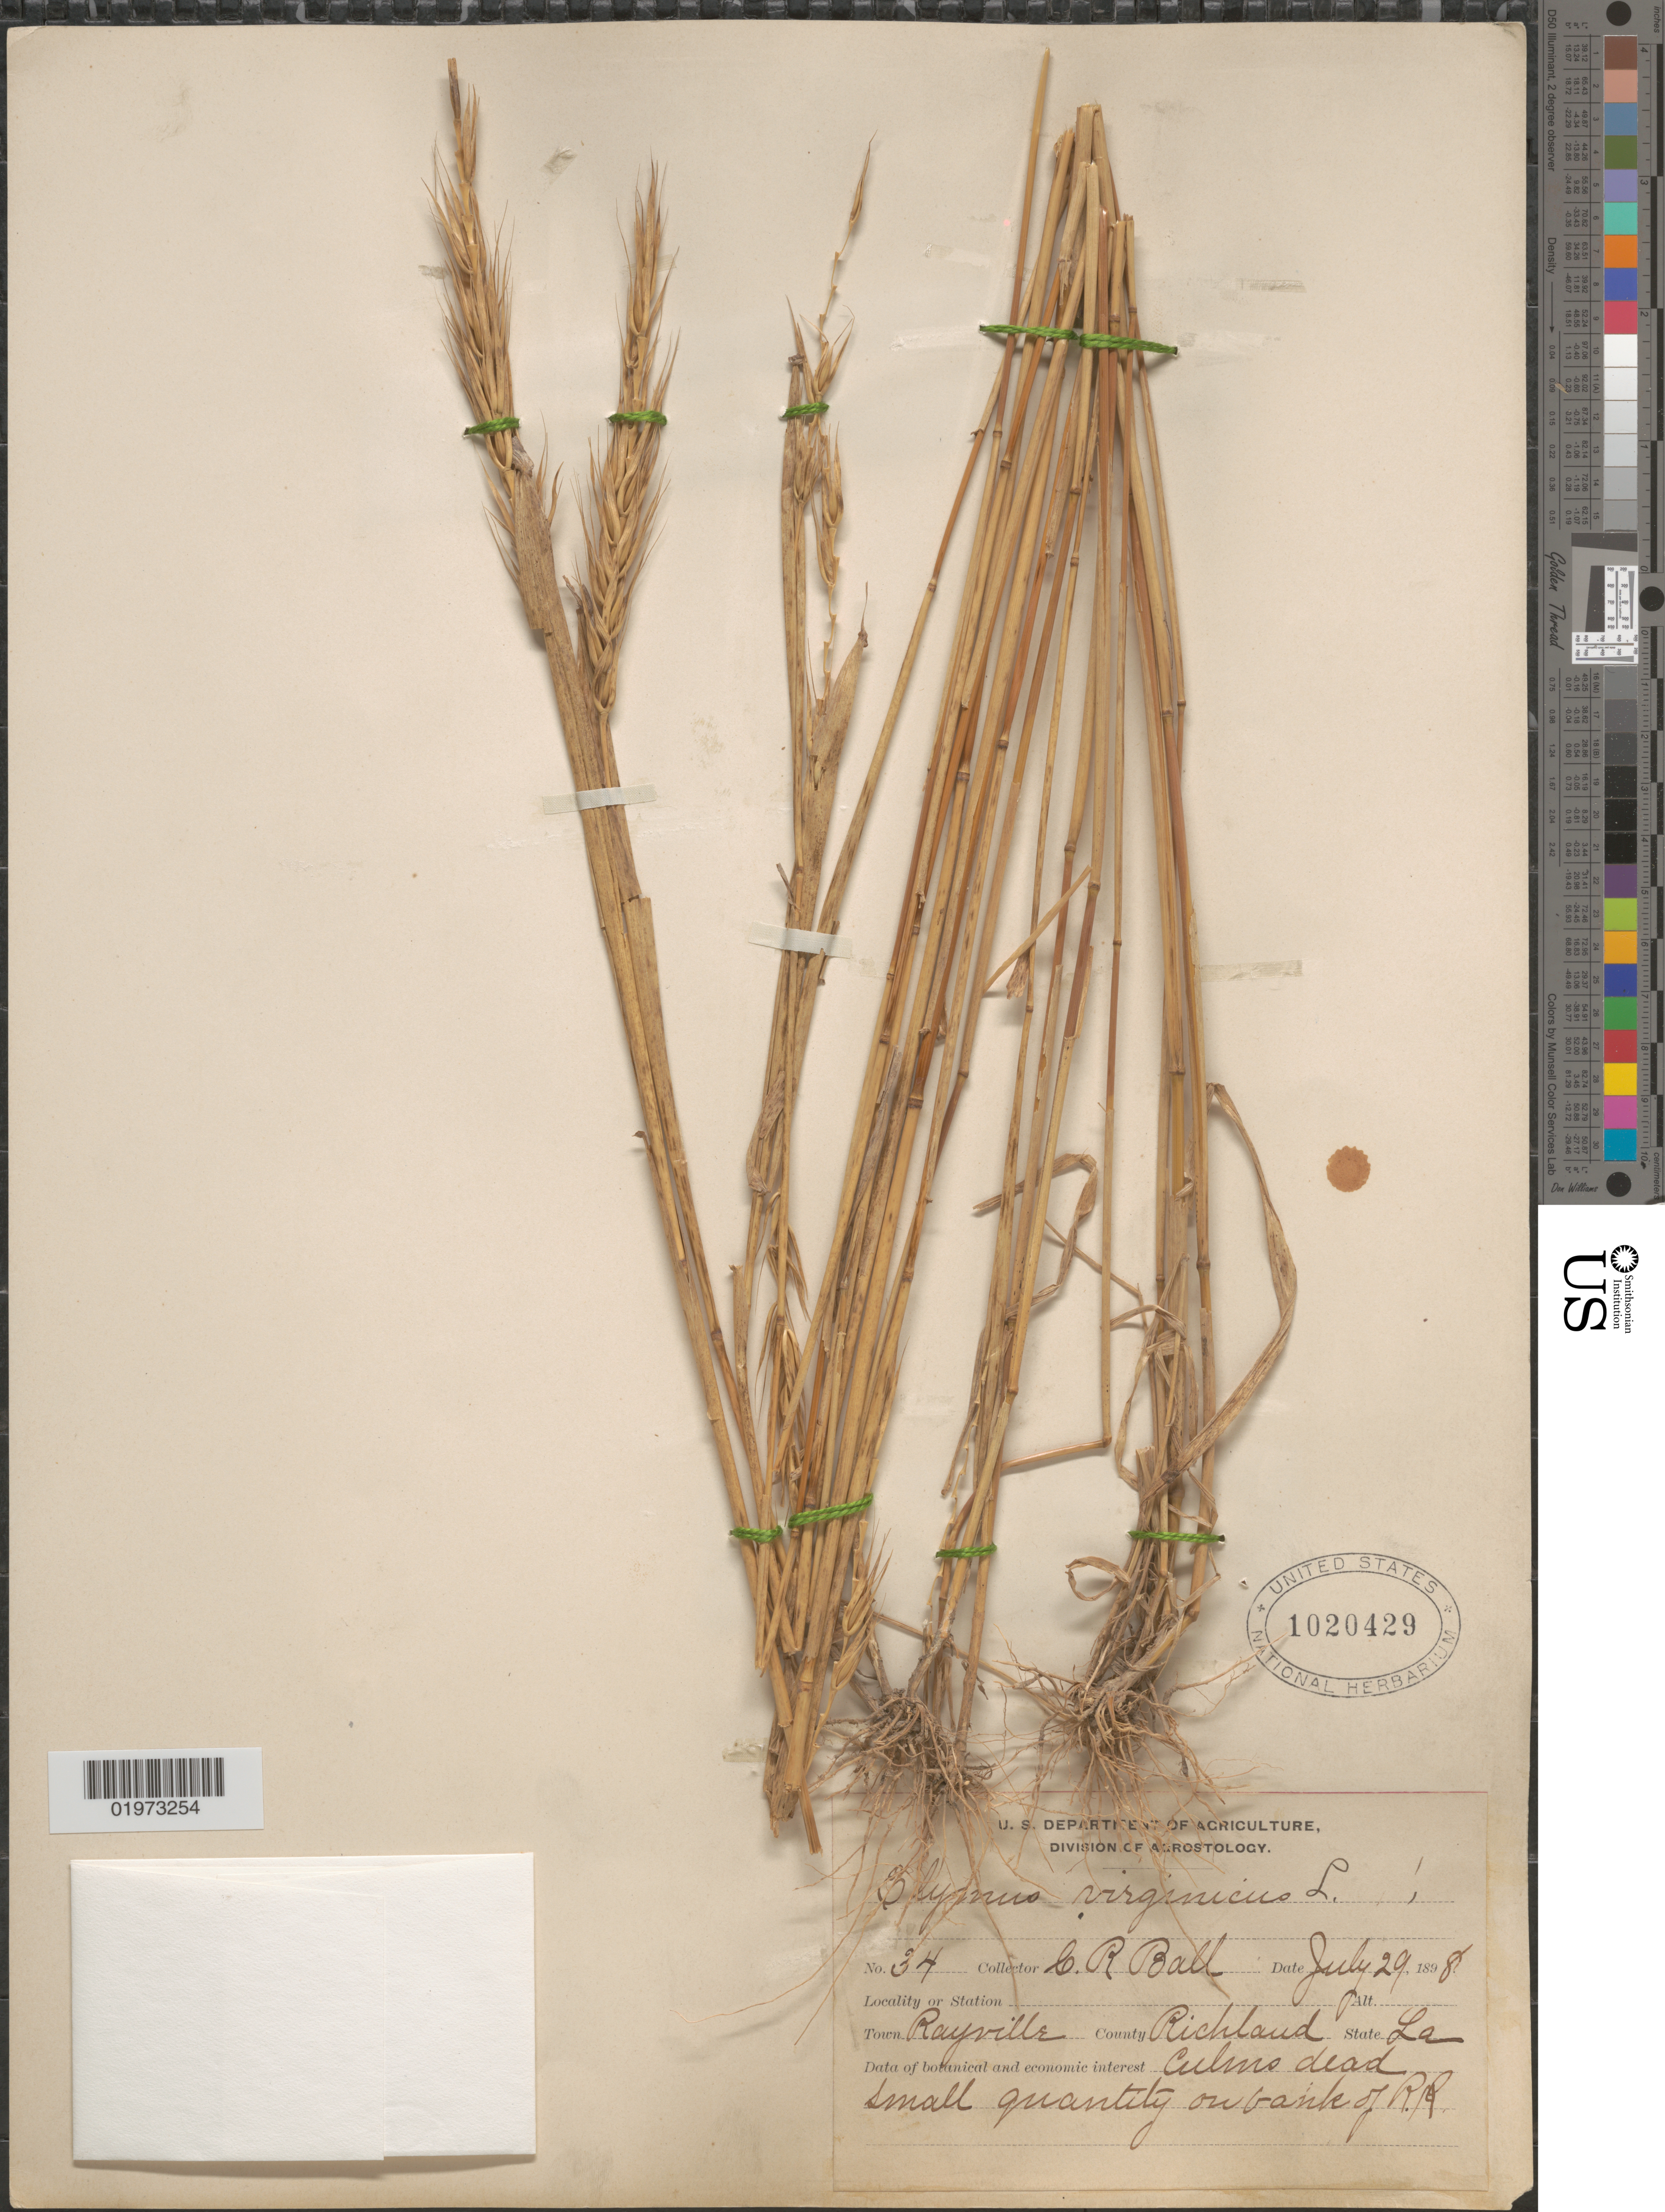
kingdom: Plantae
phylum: Tracheophyta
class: Liliopsida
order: Poales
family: Poaceae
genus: Elymus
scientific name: Elymus virginicus var. virginicus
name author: L.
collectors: C. R. Ball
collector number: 34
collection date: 1898-07-29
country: United States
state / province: Louisiana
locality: Town Rayville. County Richland. Culms dead small quatity on bank of R.R.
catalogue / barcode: US 1020429